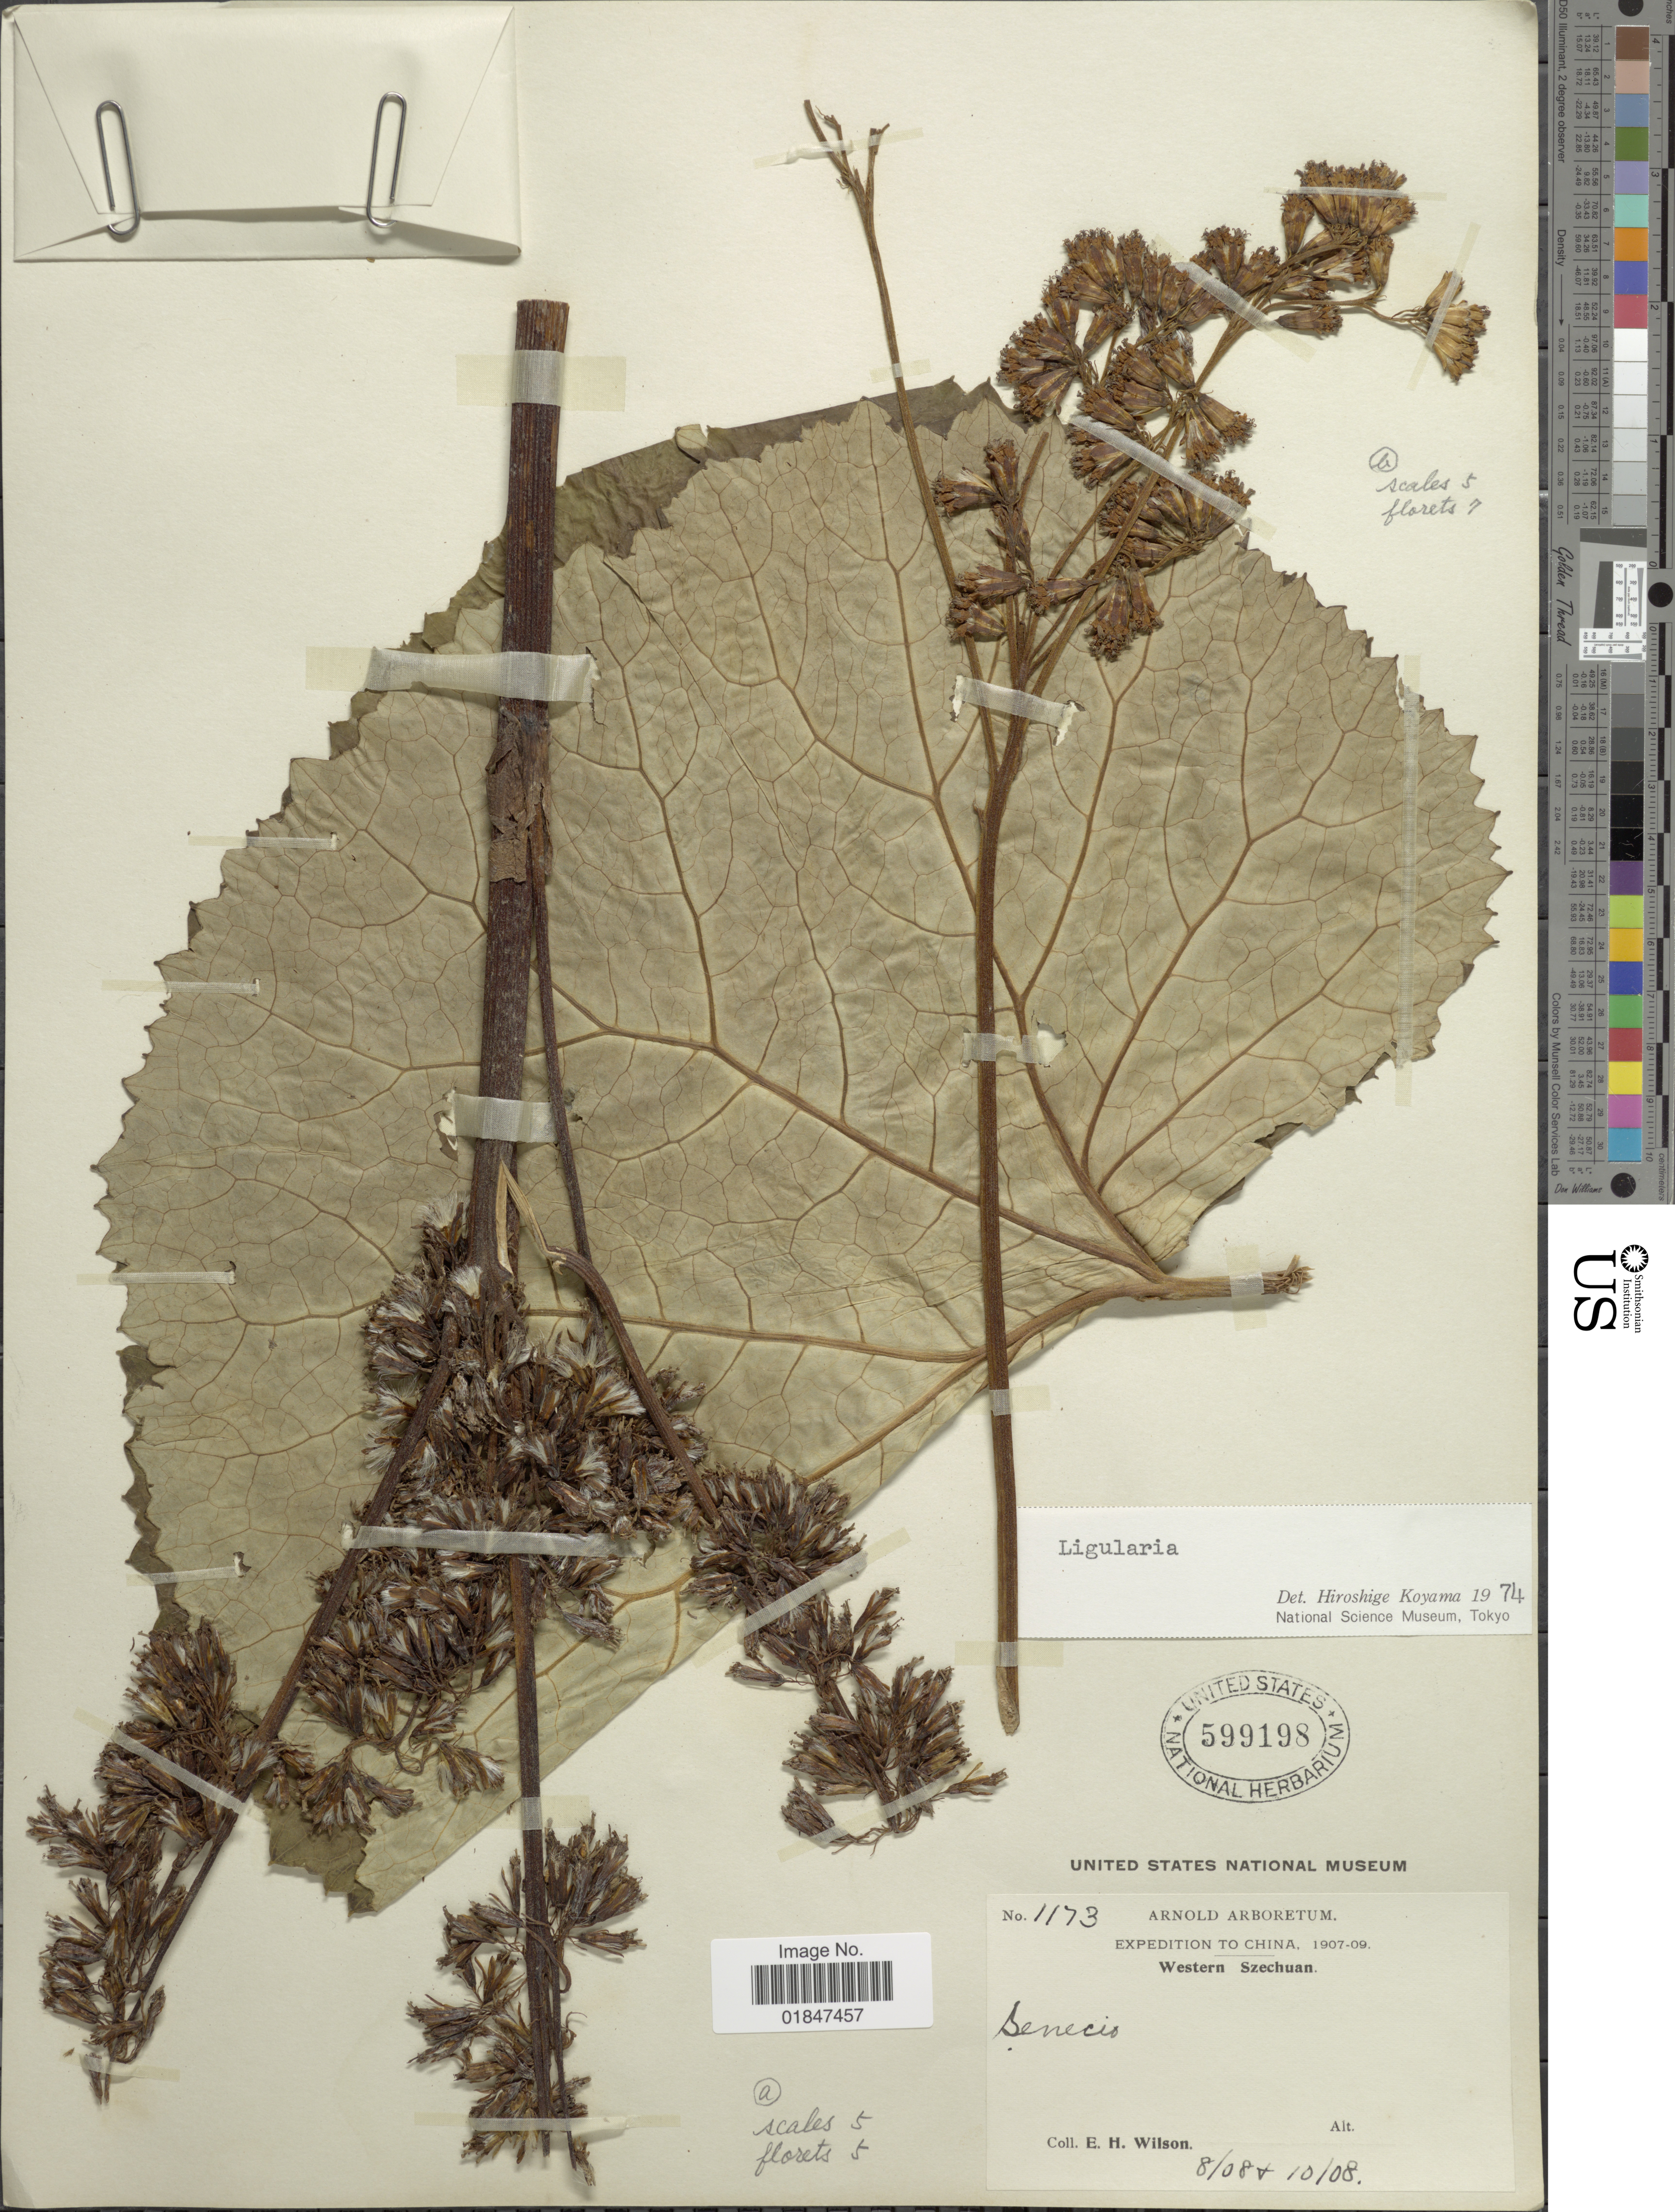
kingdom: Plantae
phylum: Tracheophyta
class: Magnoliopsida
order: Asterales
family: Asteraceae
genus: Ligularia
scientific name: Ligularia sp.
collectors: E. Wilson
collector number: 1173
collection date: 1907-08-08/1909-09-20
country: China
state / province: Sichuan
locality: Western Szechuan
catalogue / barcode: US 599198